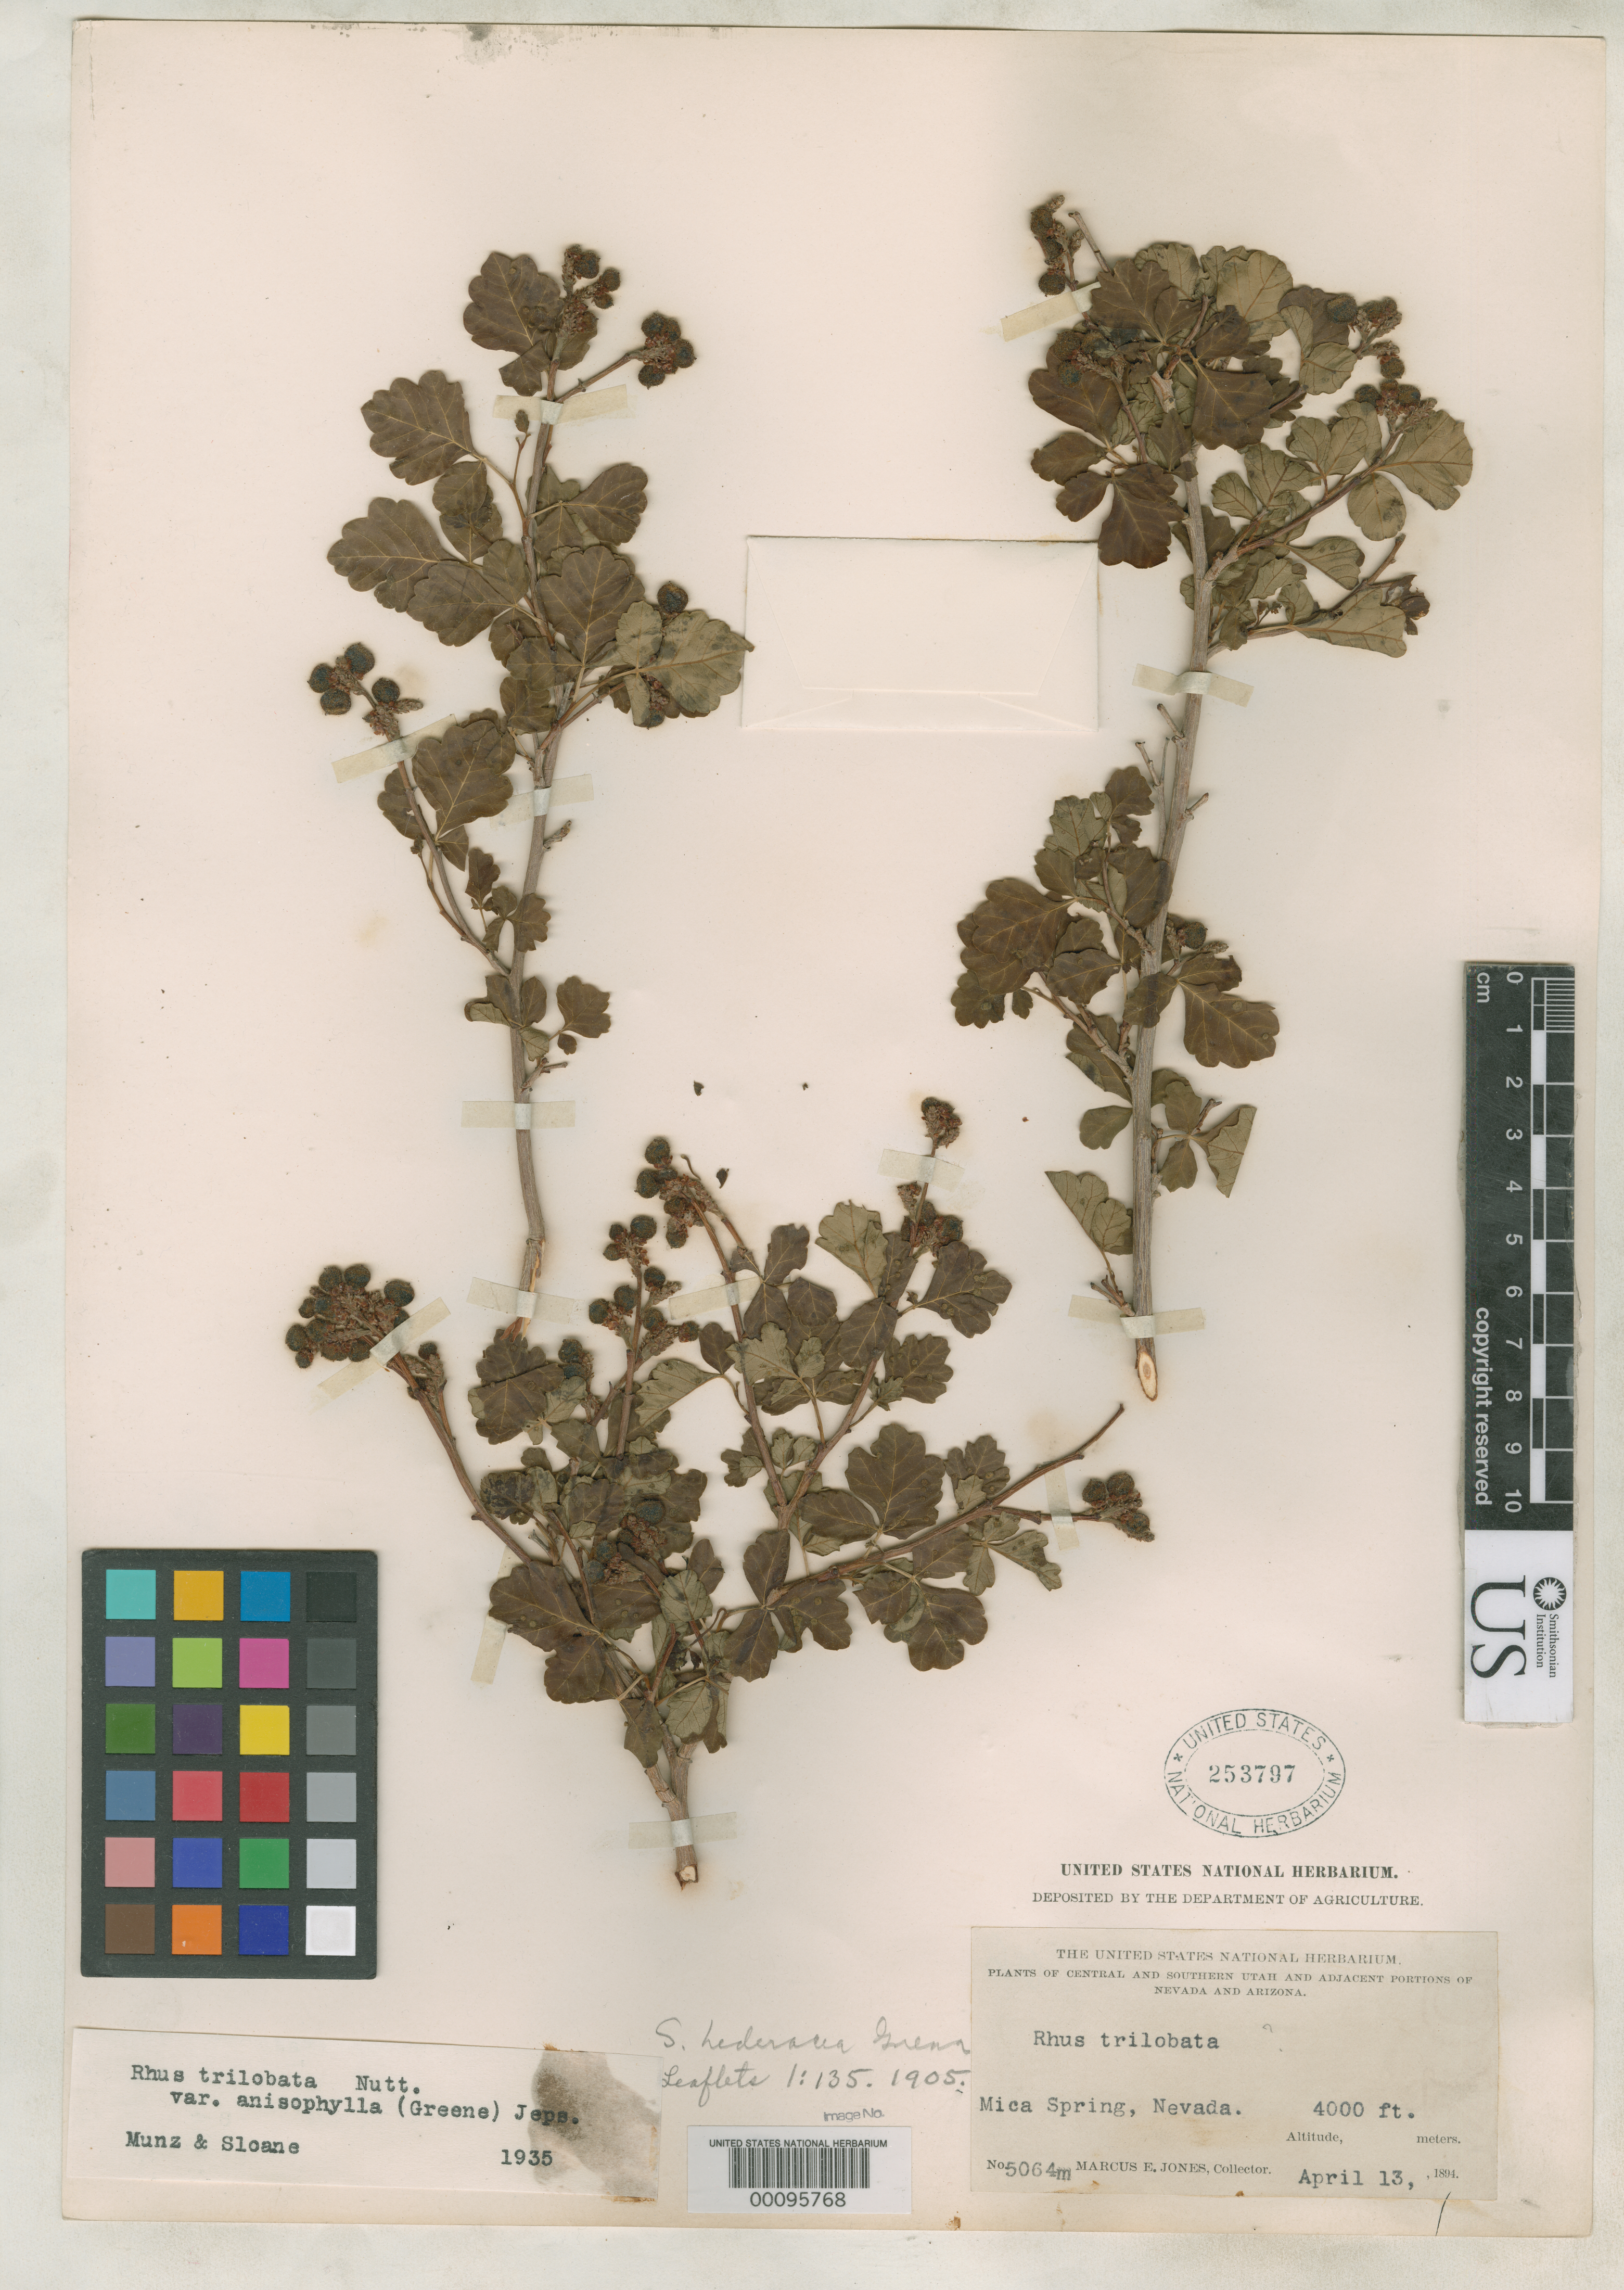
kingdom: Plantae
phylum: Tracheophyta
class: Magnoliopsida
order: Sapindales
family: Anacardiaceae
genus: Schmaltzia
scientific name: Schmaltzia hederacea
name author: Greene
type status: Holotype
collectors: M. E. Jones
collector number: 5064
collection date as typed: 13 Apr 1894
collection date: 1894-04-13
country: United States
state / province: Nevada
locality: Mica Spring.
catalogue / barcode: US 253797